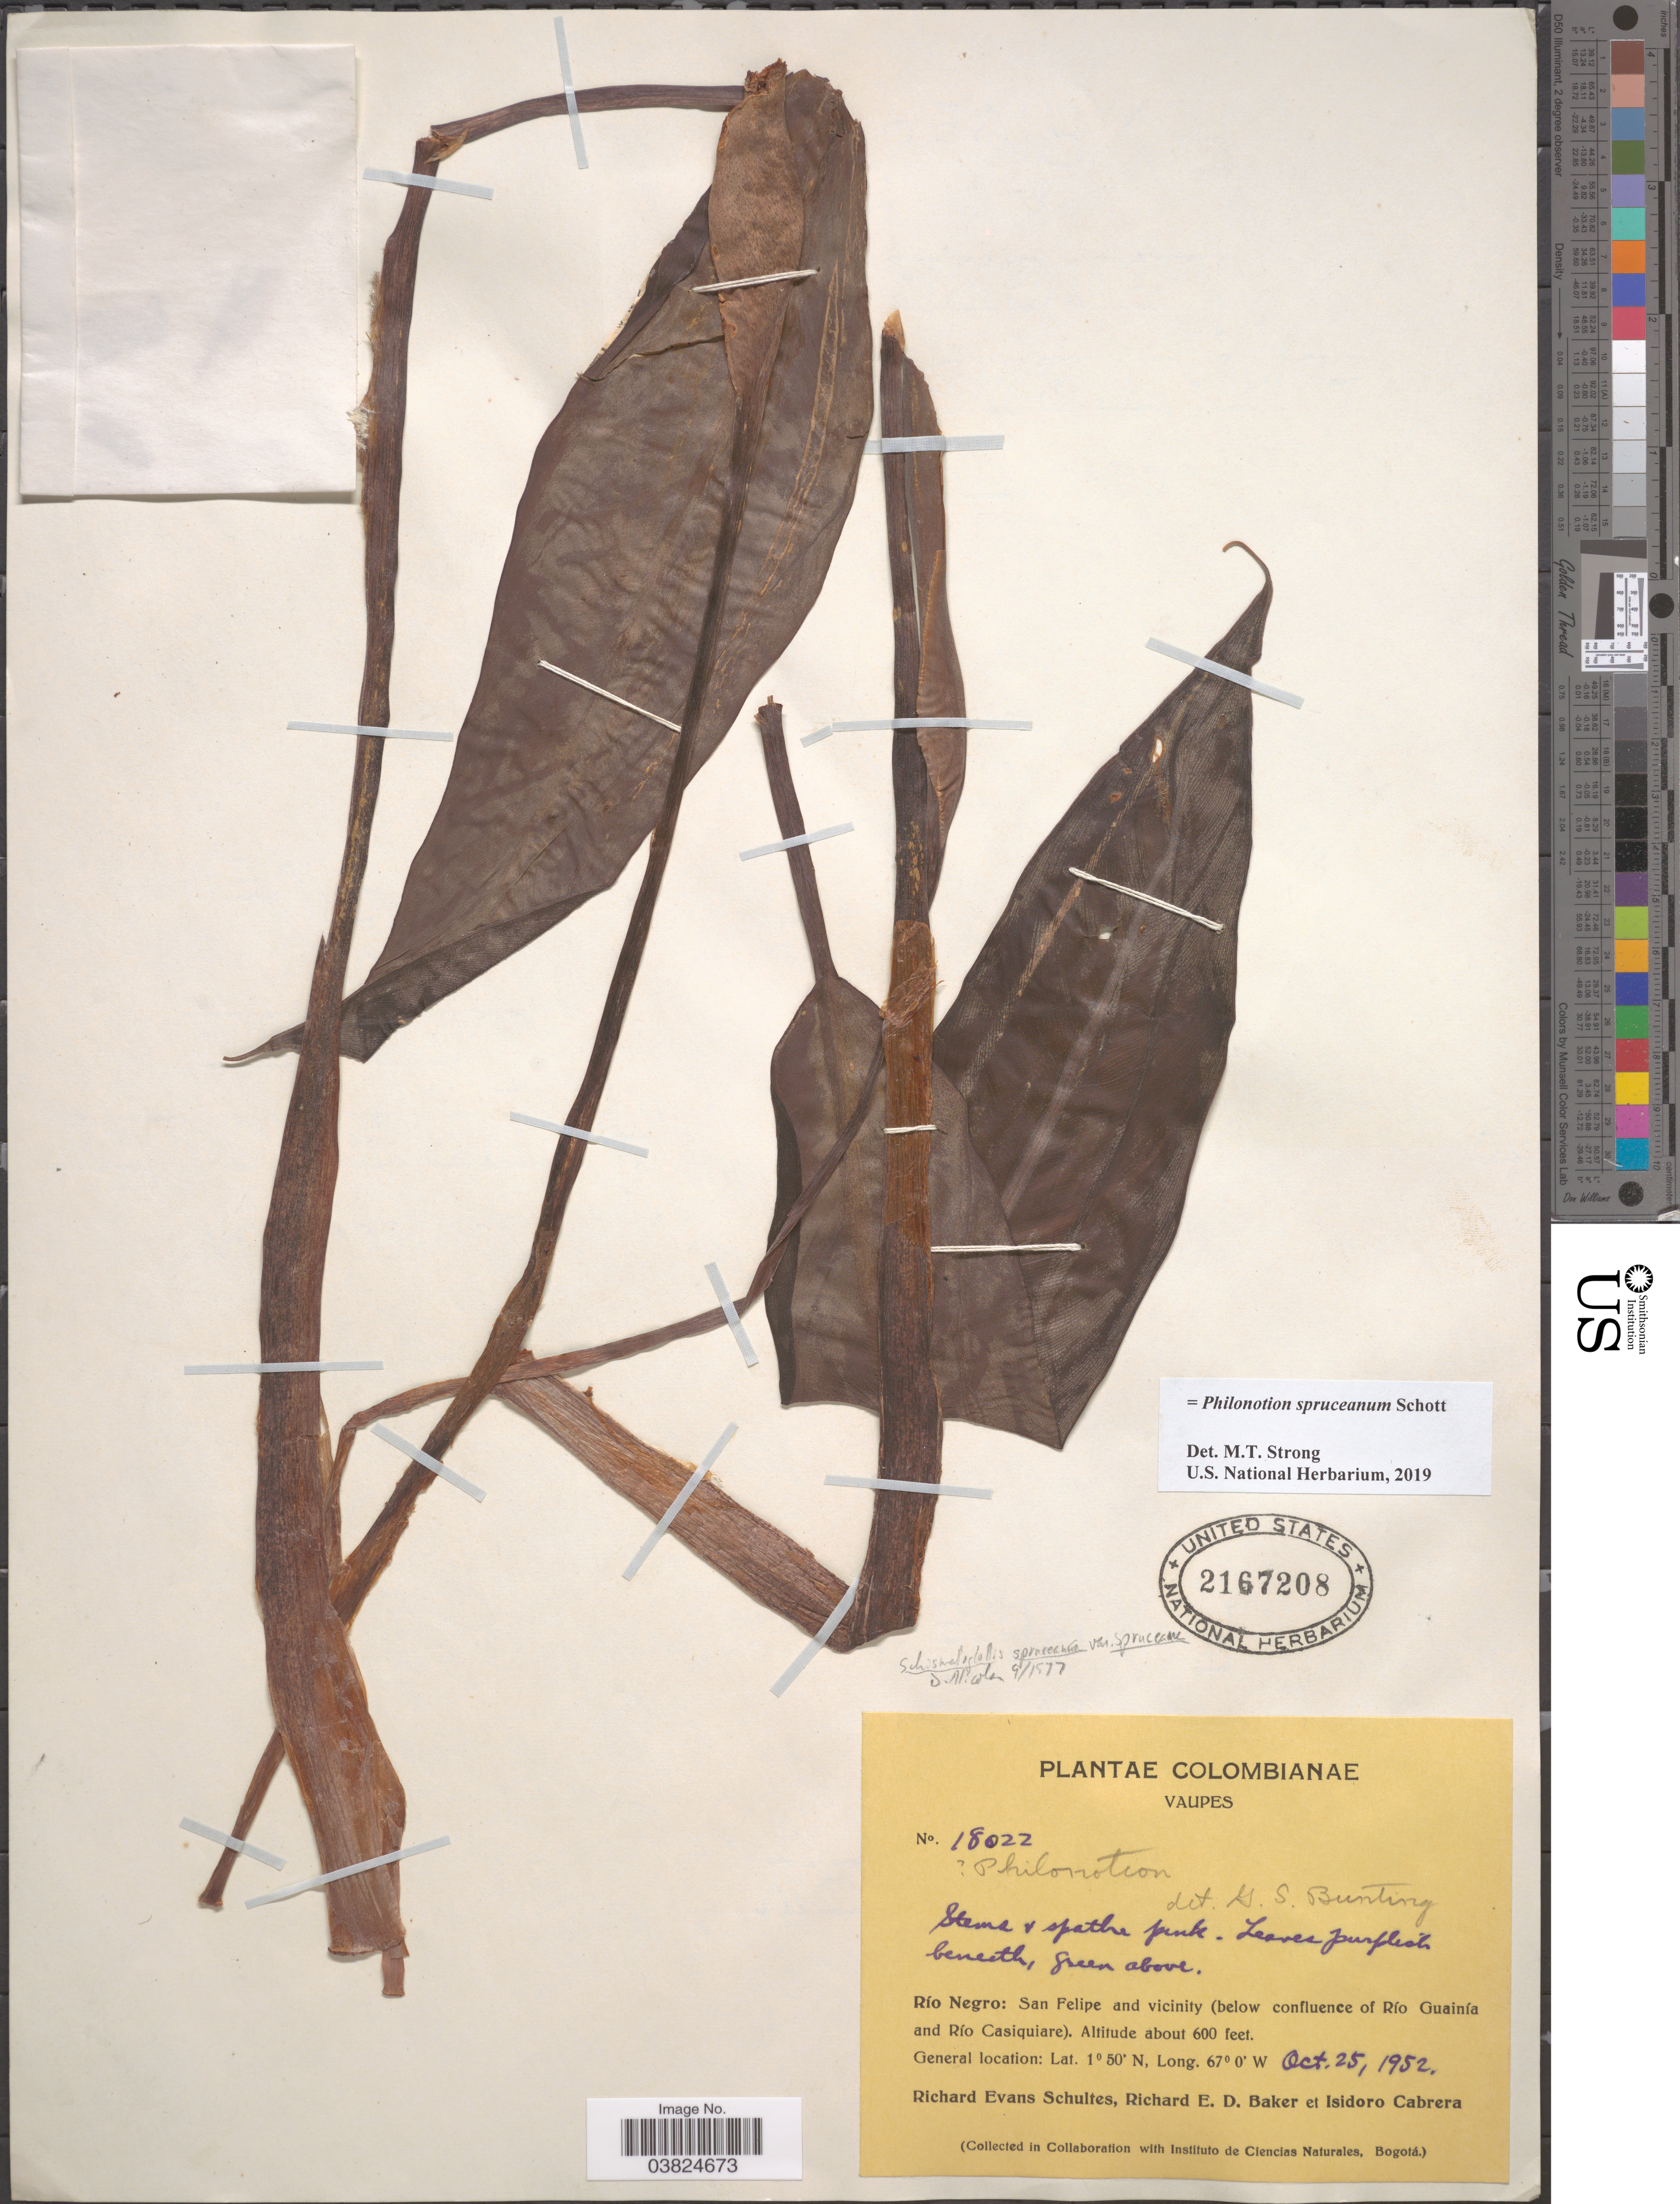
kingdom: Plantae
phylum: Tracheophyta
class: Liliopsida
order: Alismatales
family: Araceae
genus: Philonotion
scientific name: Philonotion spruceanum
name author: Schott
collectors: R. E. Schultes, R. E. D. Baker & I. Cabrera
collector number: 18022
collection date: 1952-10-25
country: Colombia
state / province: Vaupés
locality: Río Negro: San Felipe and vicinity (below confluence of Río Guainía and Río Casiquiare).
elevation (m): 183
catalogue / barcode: US 2167208